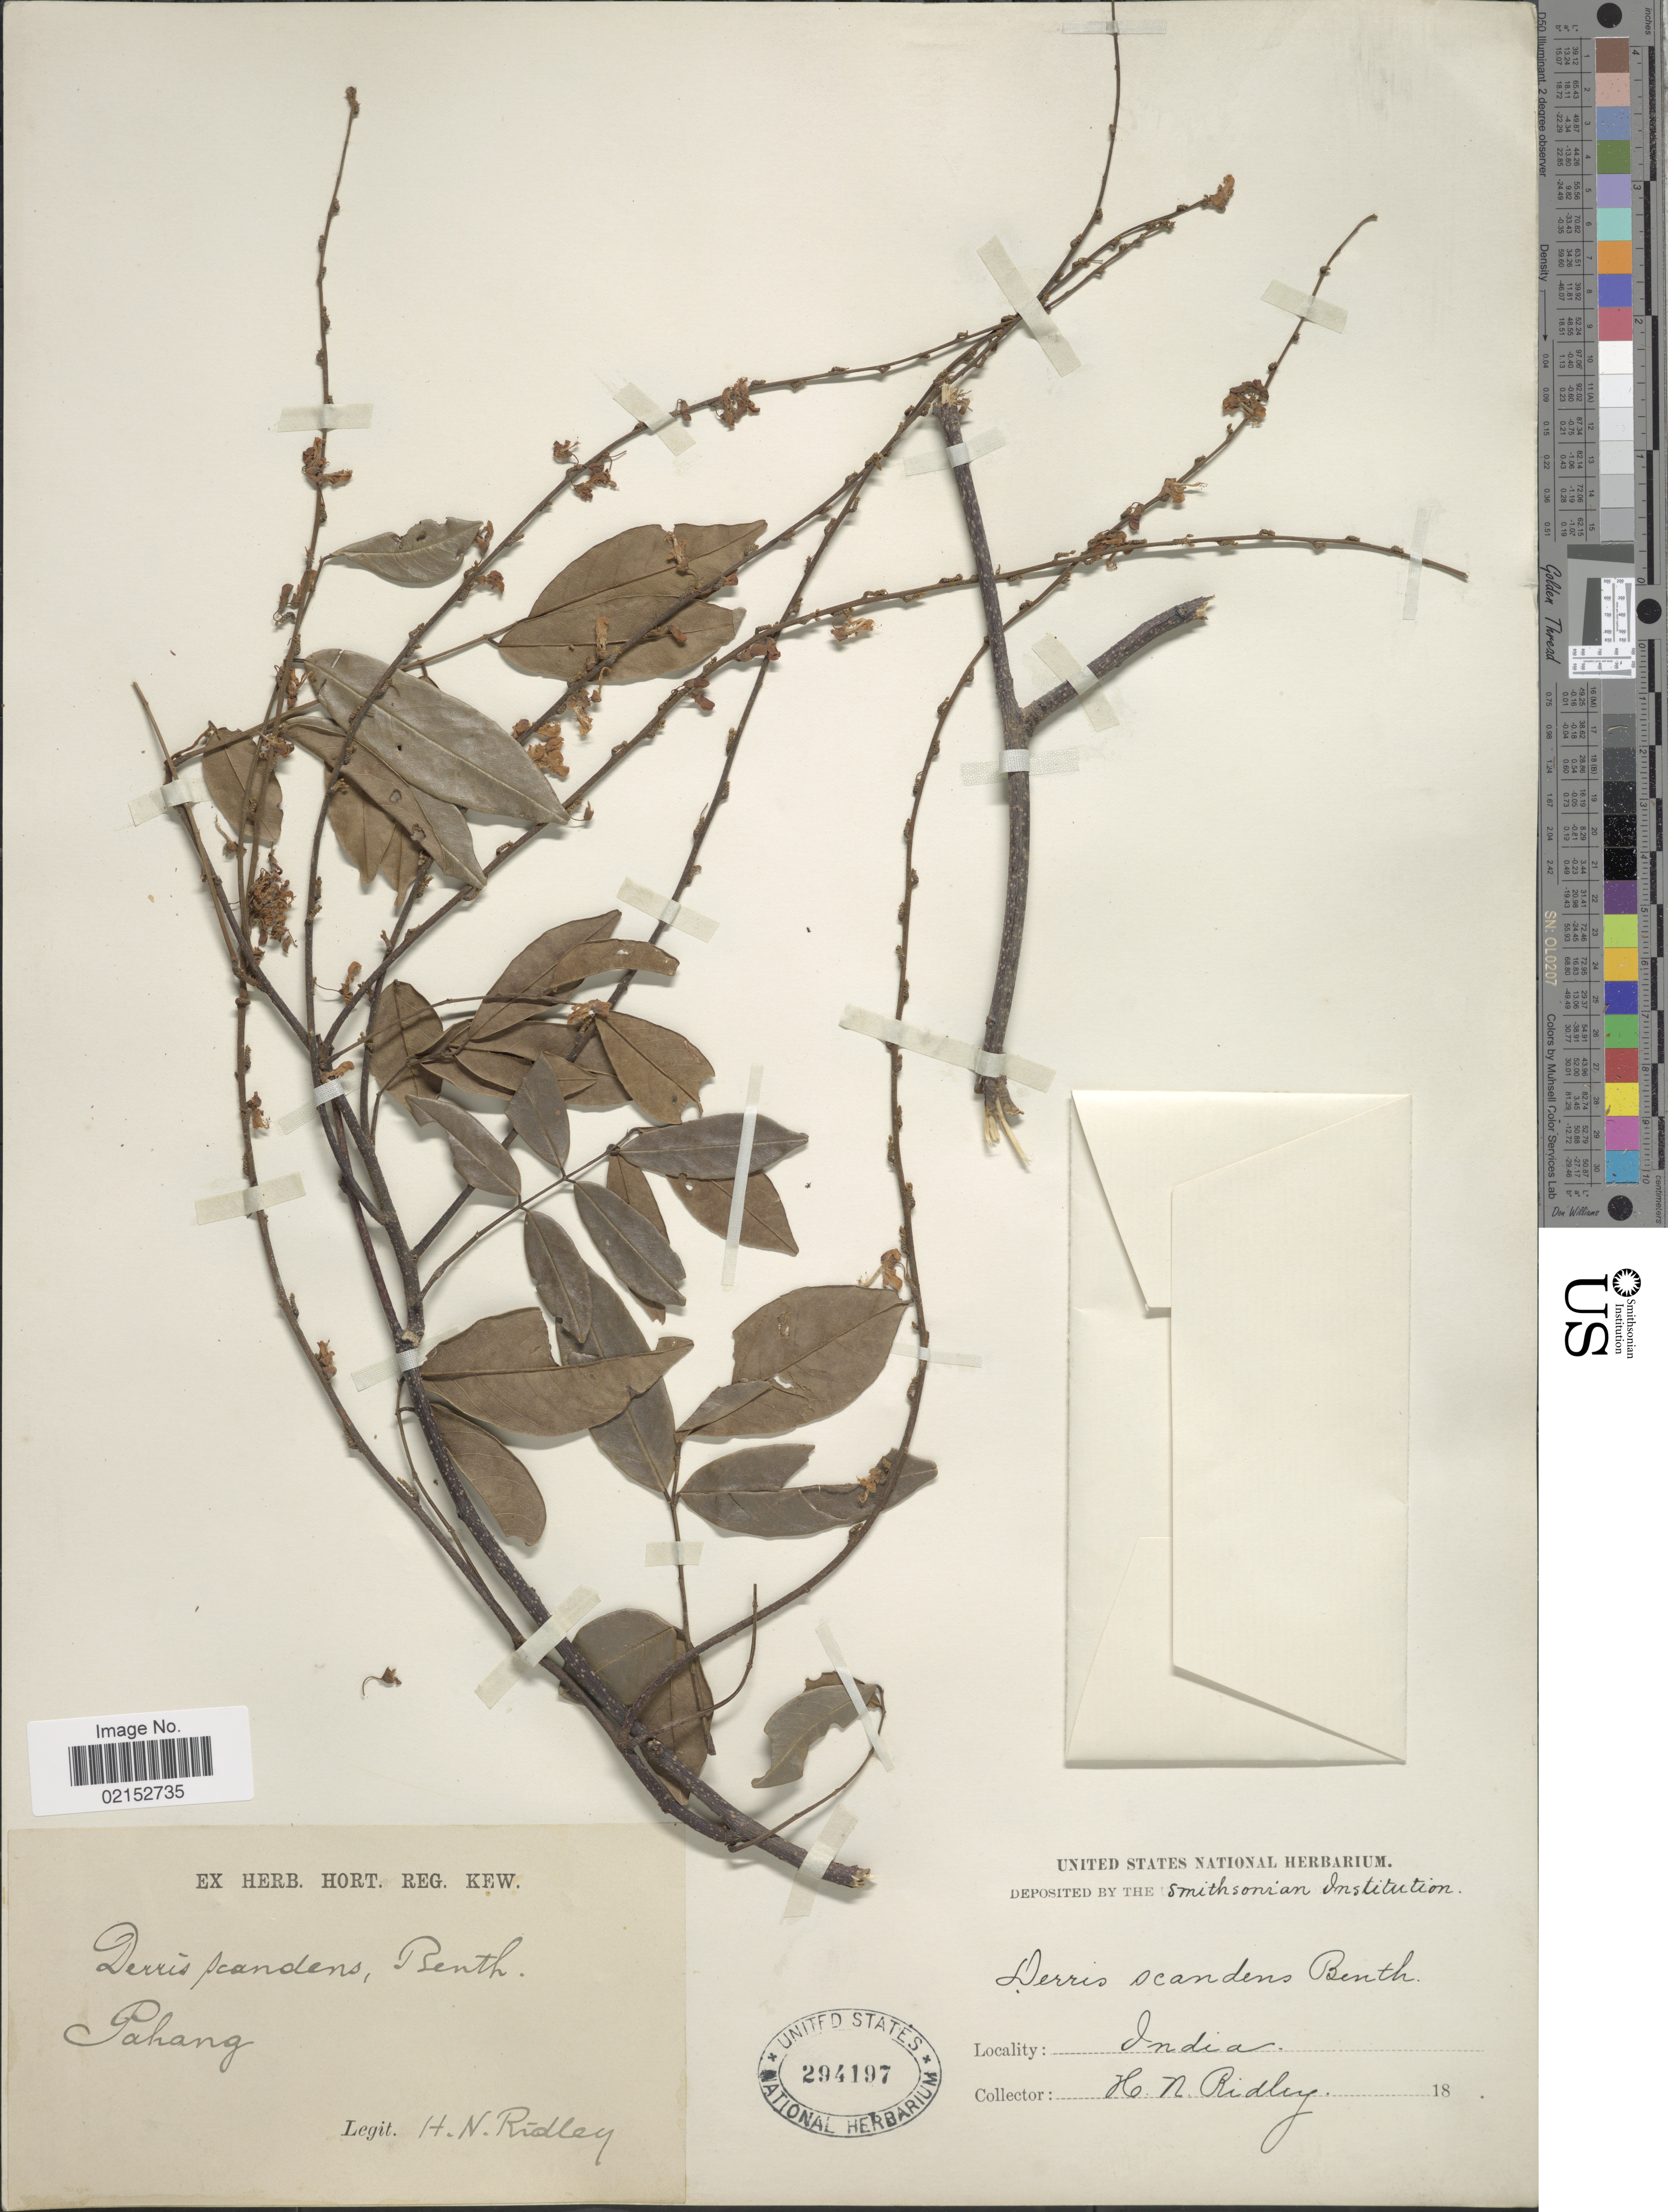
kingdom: Plantae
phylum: Tracheophyta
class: Magnoliopsida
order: Fabales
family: Fabaceae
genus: Brachypterum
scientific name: Brachypterum scandens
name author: (Roxb.) Miq.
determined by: Strong, Mark T., (BOT), Smithsonian Institution - National Museum of Natural History (UNITED STATES)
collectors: H. N. Ridley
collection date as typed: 18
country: Malaysia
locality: Pahang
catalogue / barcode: US 294197